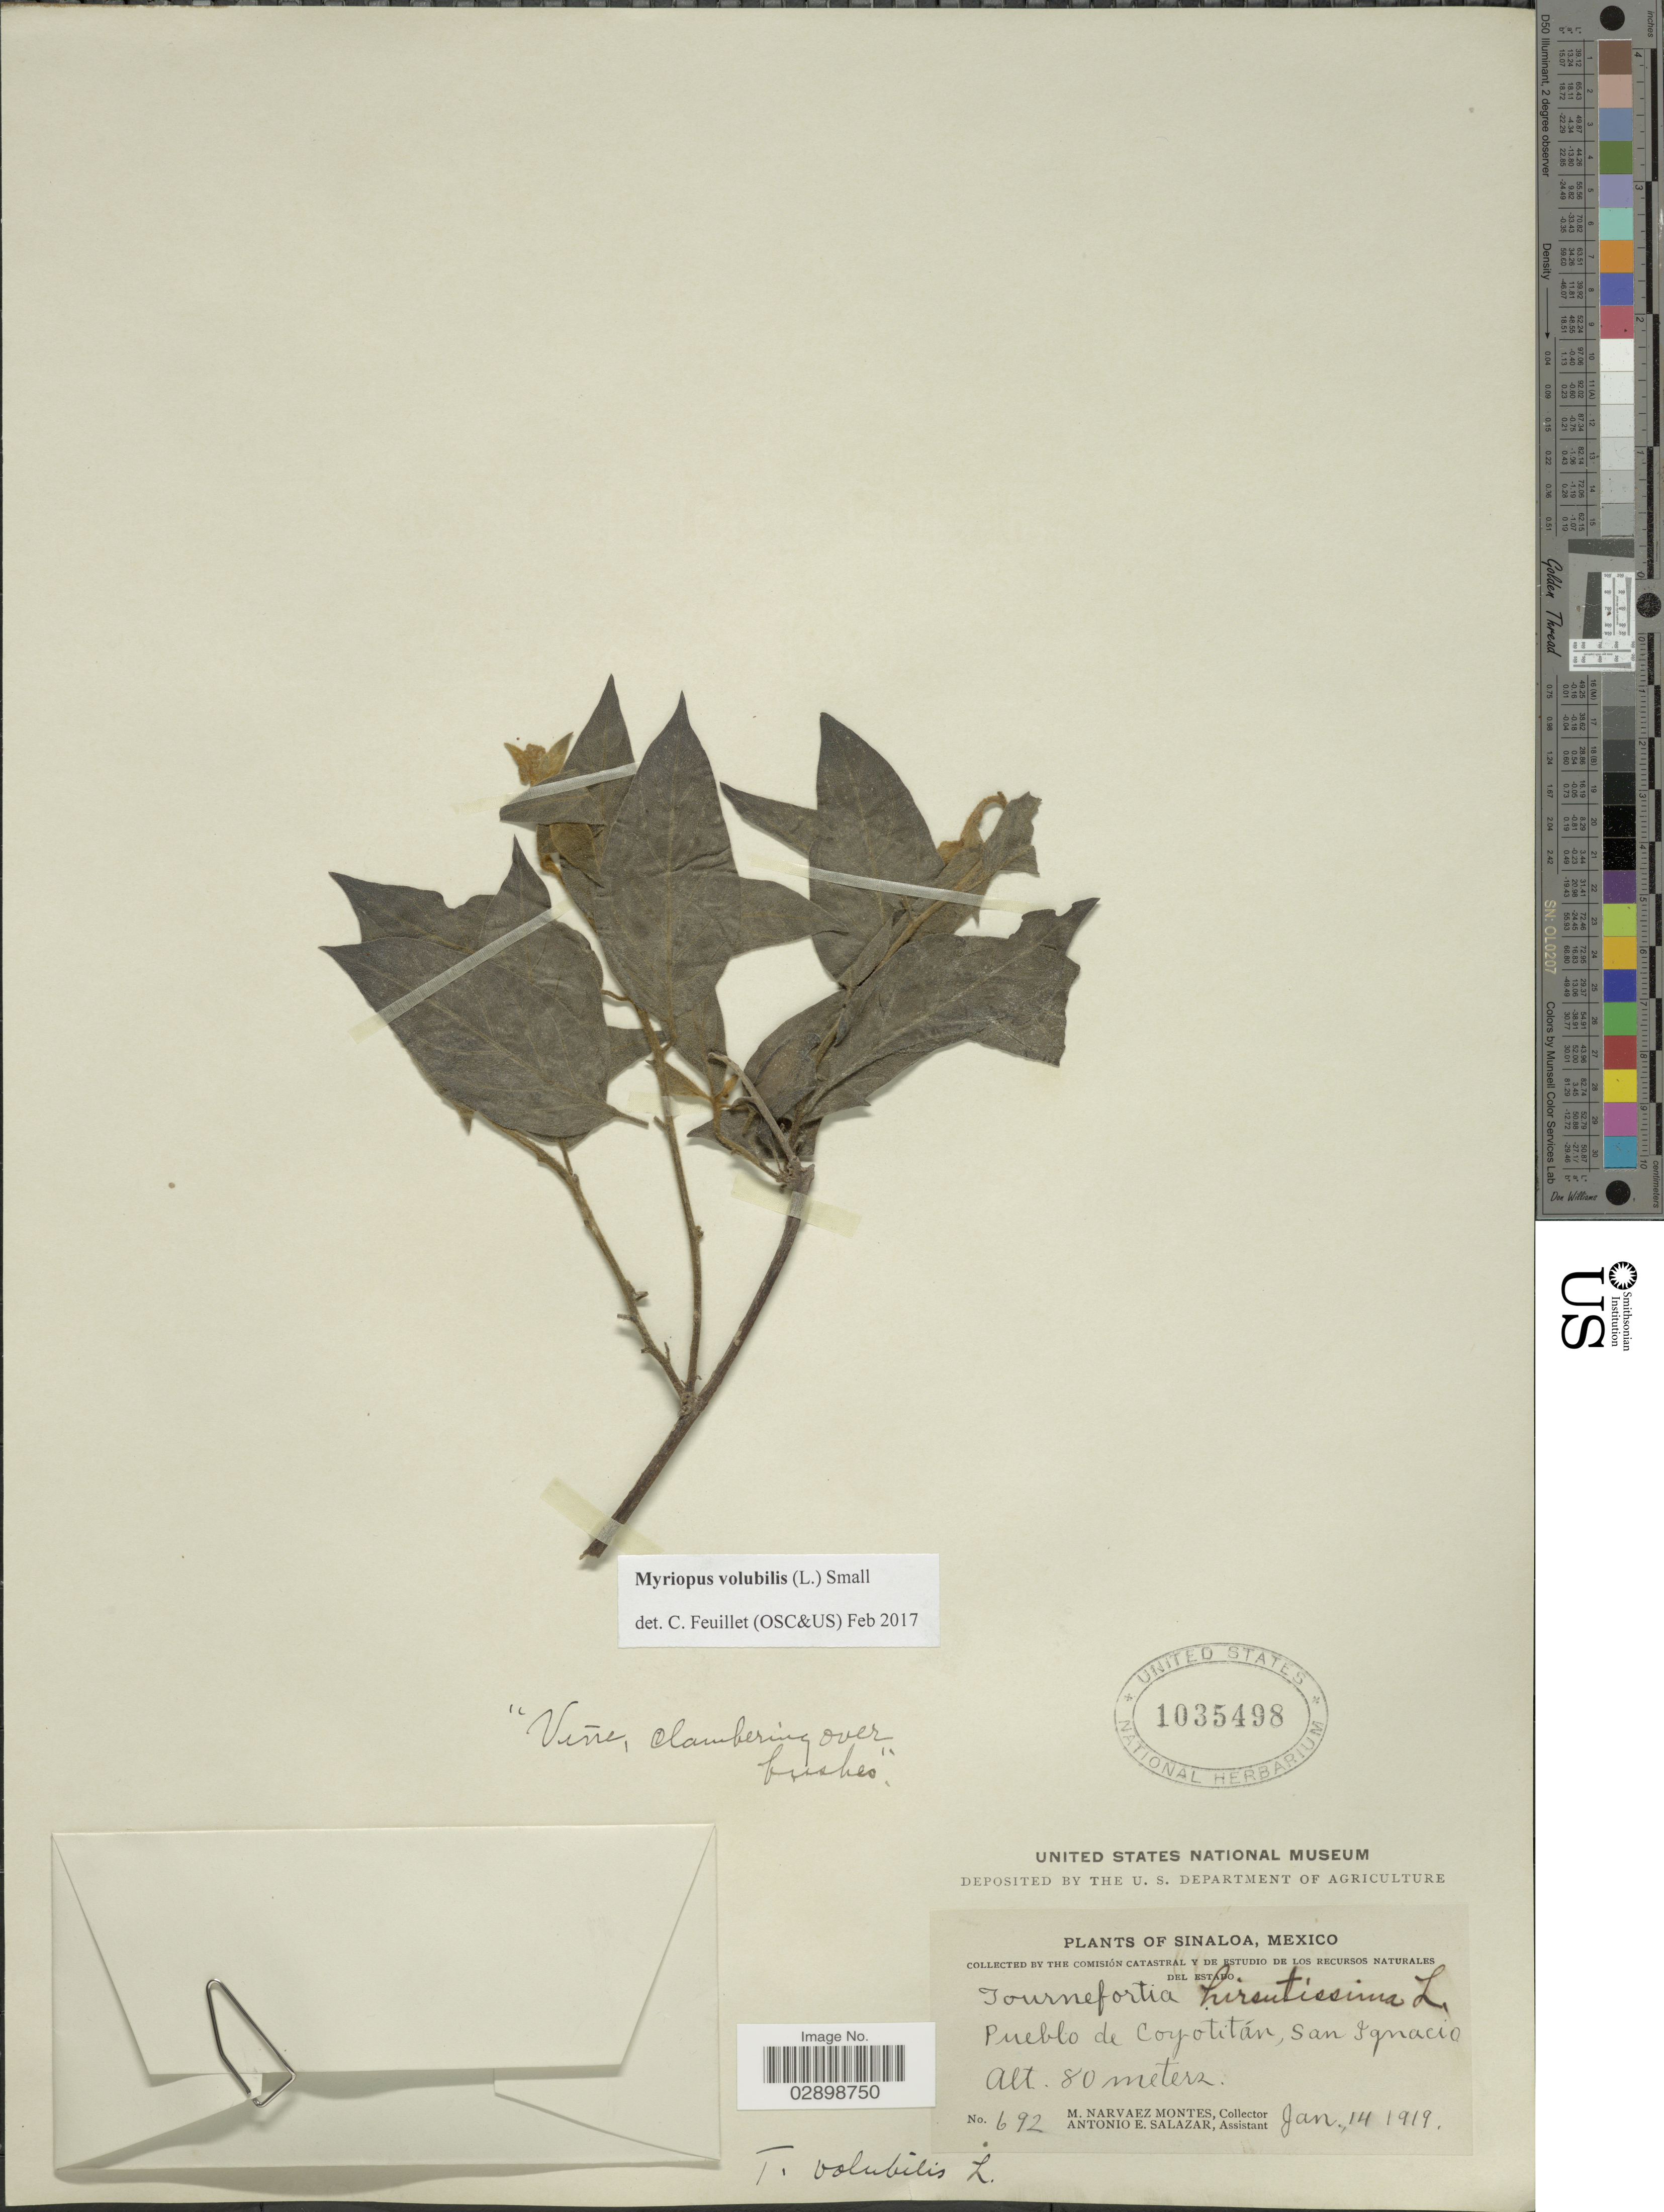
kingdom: Plantae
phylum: Tracheophyta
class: Magnoliopsida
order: Boraginales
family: Heliotropiaceae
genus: Myriopus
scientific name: Myriopus volubilis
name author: (L.) Small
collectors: M. Narvaez-Montes & A. E. Salazar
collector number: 692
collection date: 1919-01-14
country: Mexico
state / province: Sinaloa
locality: Pueblo de Coyotitán, San Ignacio.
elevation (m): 80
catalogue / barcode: US 1035498